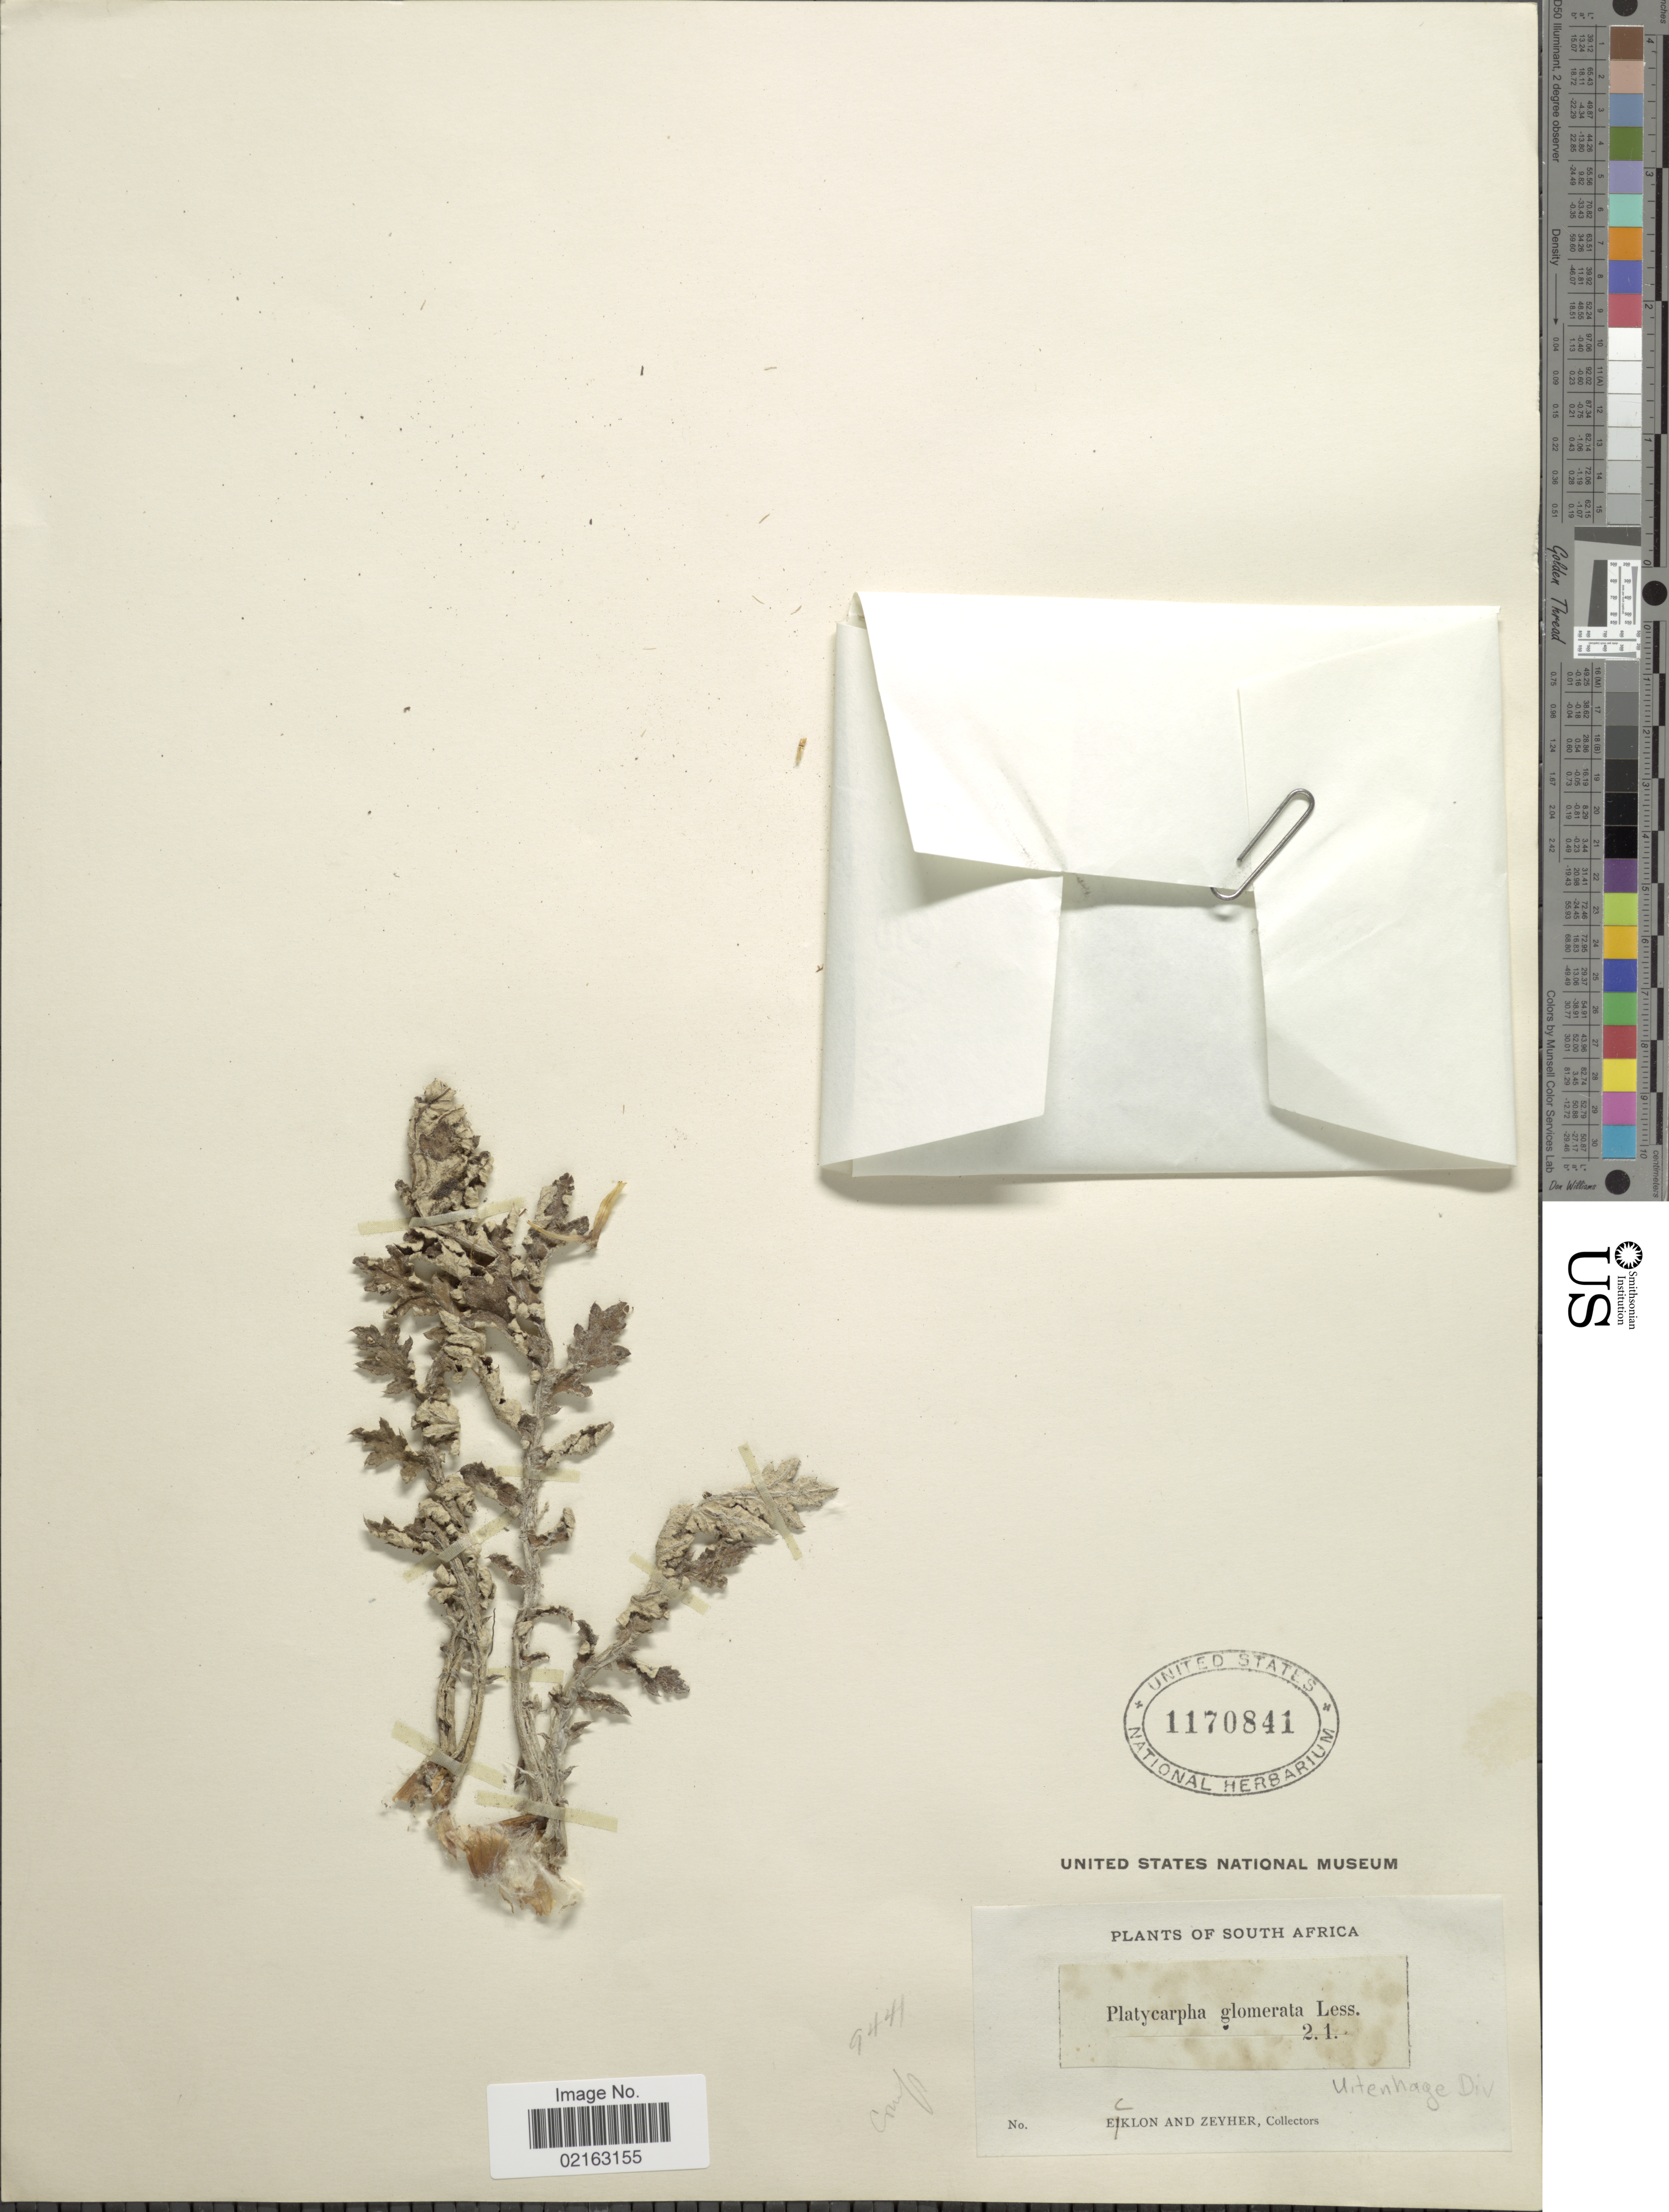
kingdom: Plantae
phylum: Tracheophyta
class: Magnoliopsida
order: Asterales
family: Asteraceae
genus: Platycarpha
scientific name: Platycarpha glomerata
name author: Less.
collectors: -. Ecklon & -. Zeyher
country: South Africa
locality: Uitenhage Div.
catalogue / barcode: US 1170841